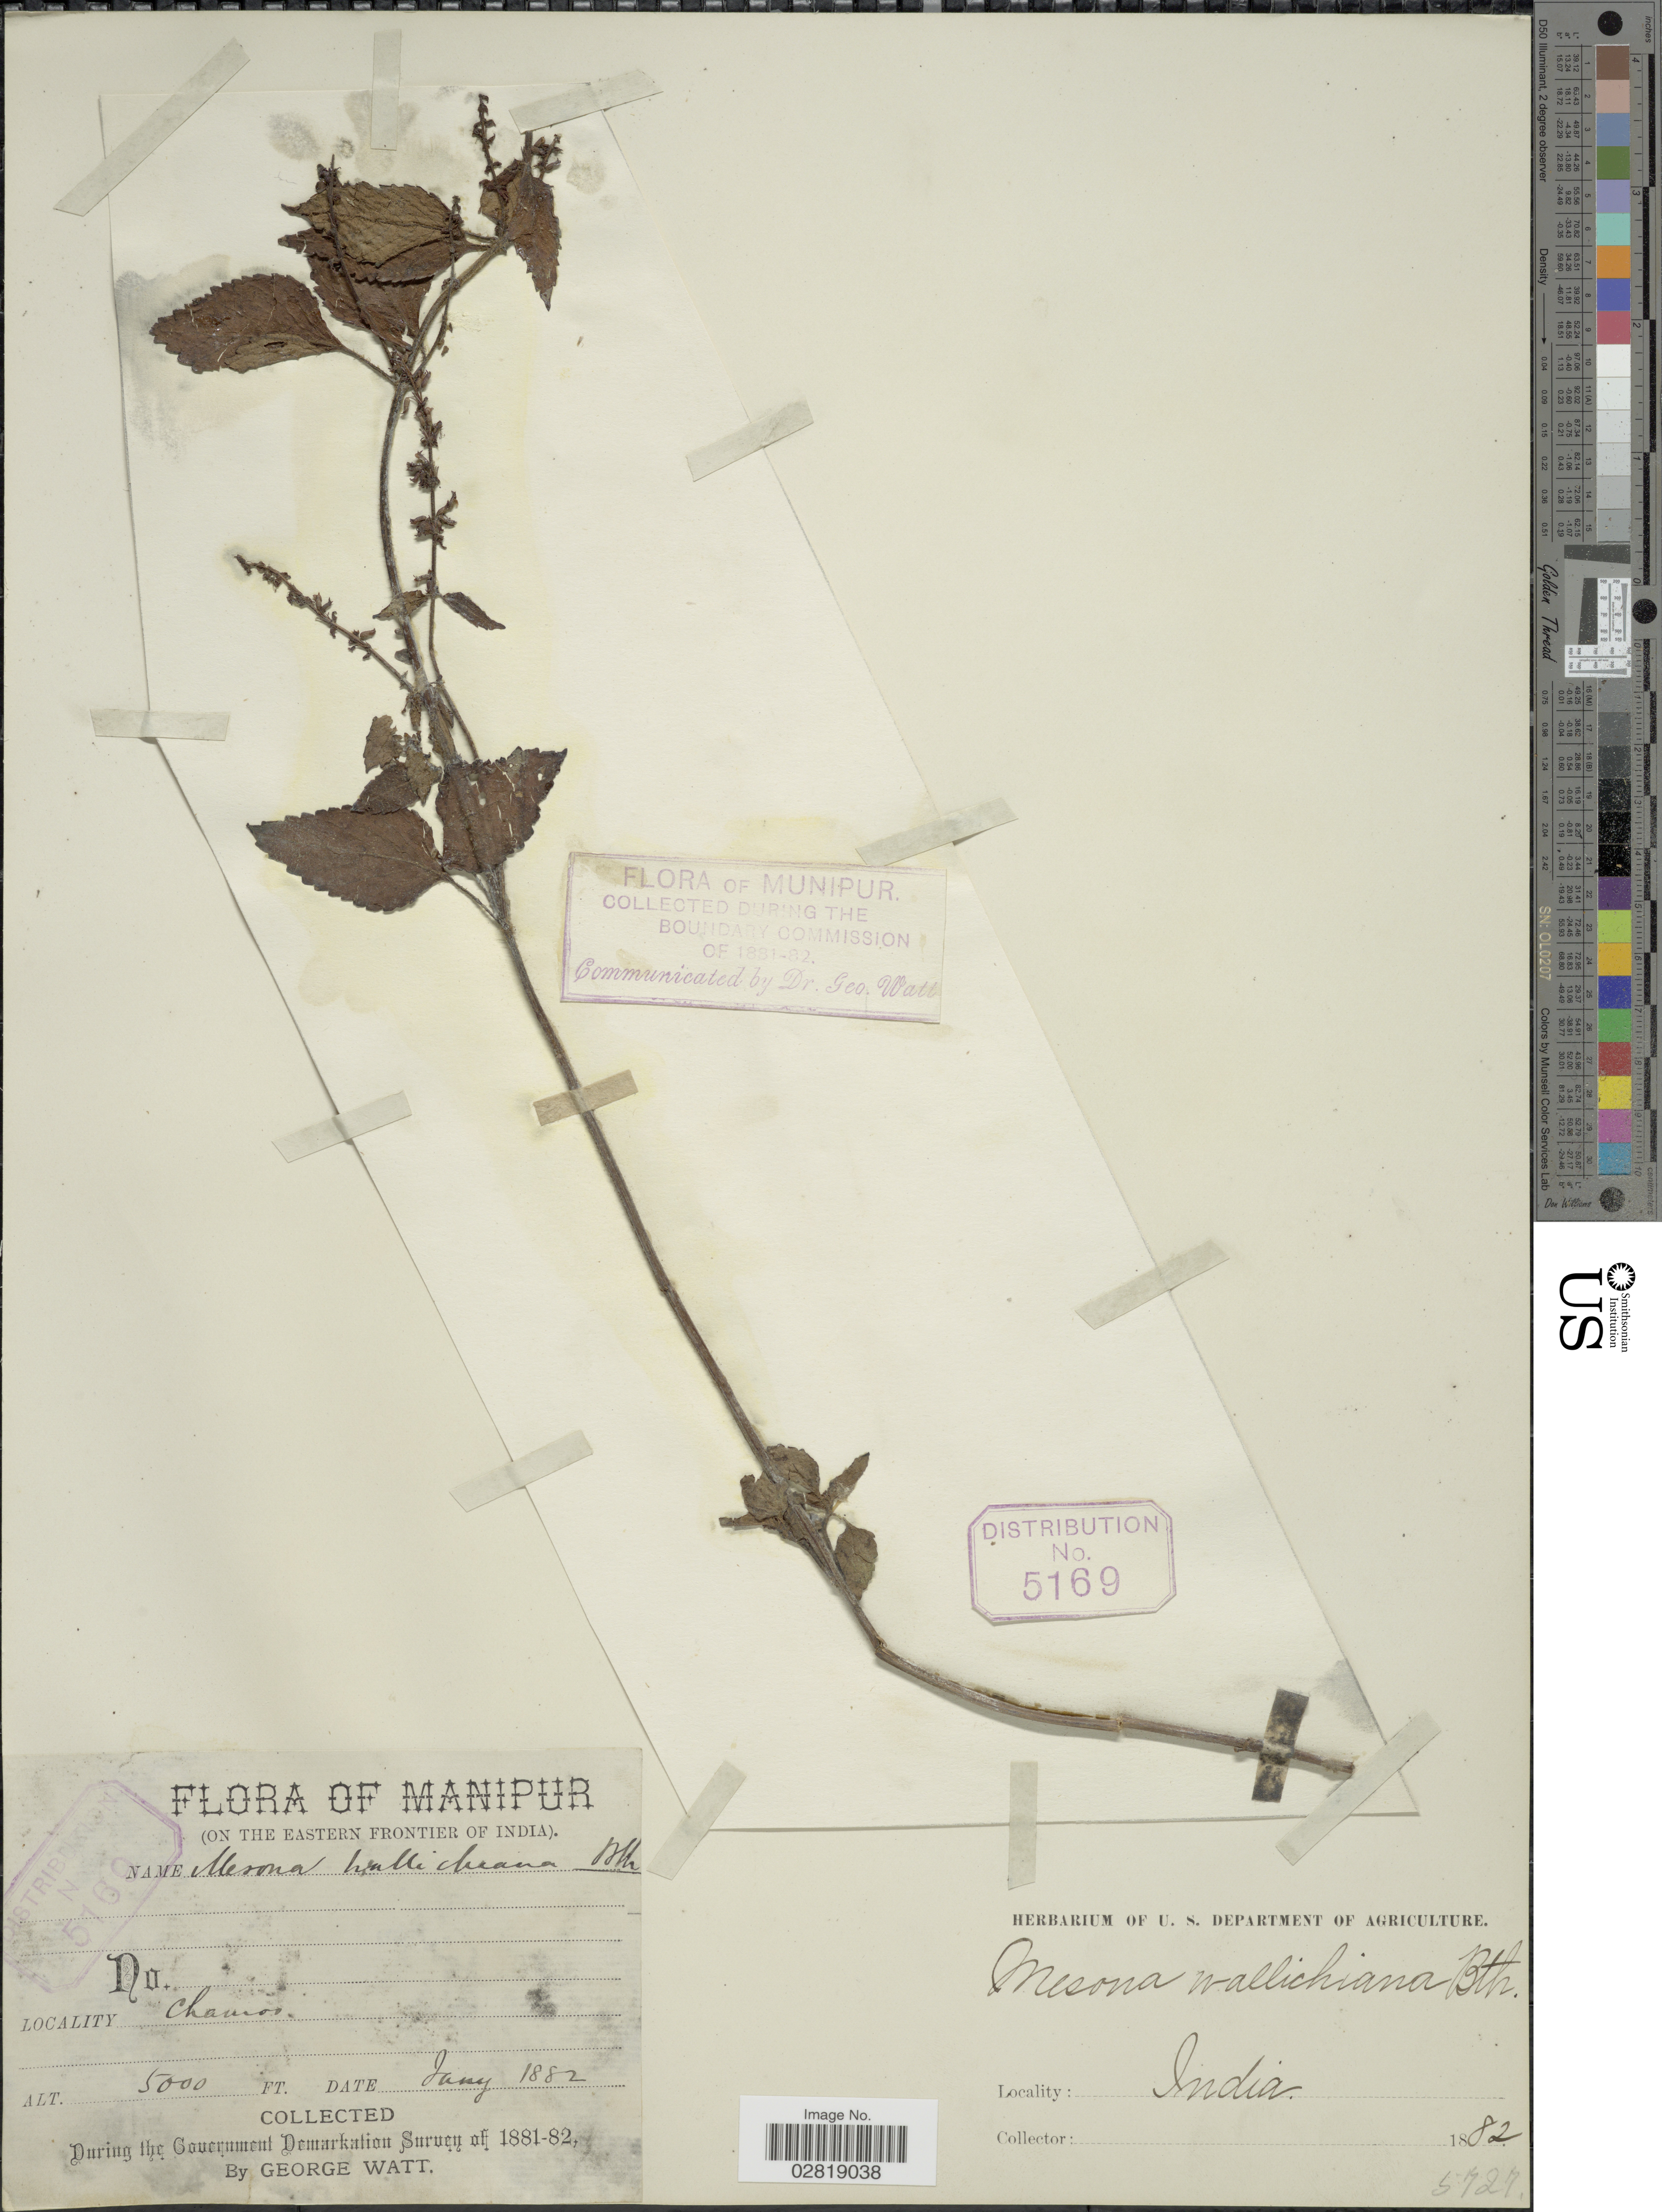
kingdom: Plantae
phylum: Tracheophyta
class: Magnoliopsida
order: Lamiales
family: Lamiaceae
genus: Platostoma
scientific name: Platostoma palustre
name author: (Blume) A.J. Paton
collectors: G. Watt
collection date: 1882-01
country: India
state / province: Manipur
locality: (On the eastern frontier of India). Chamoo.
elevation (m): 1524